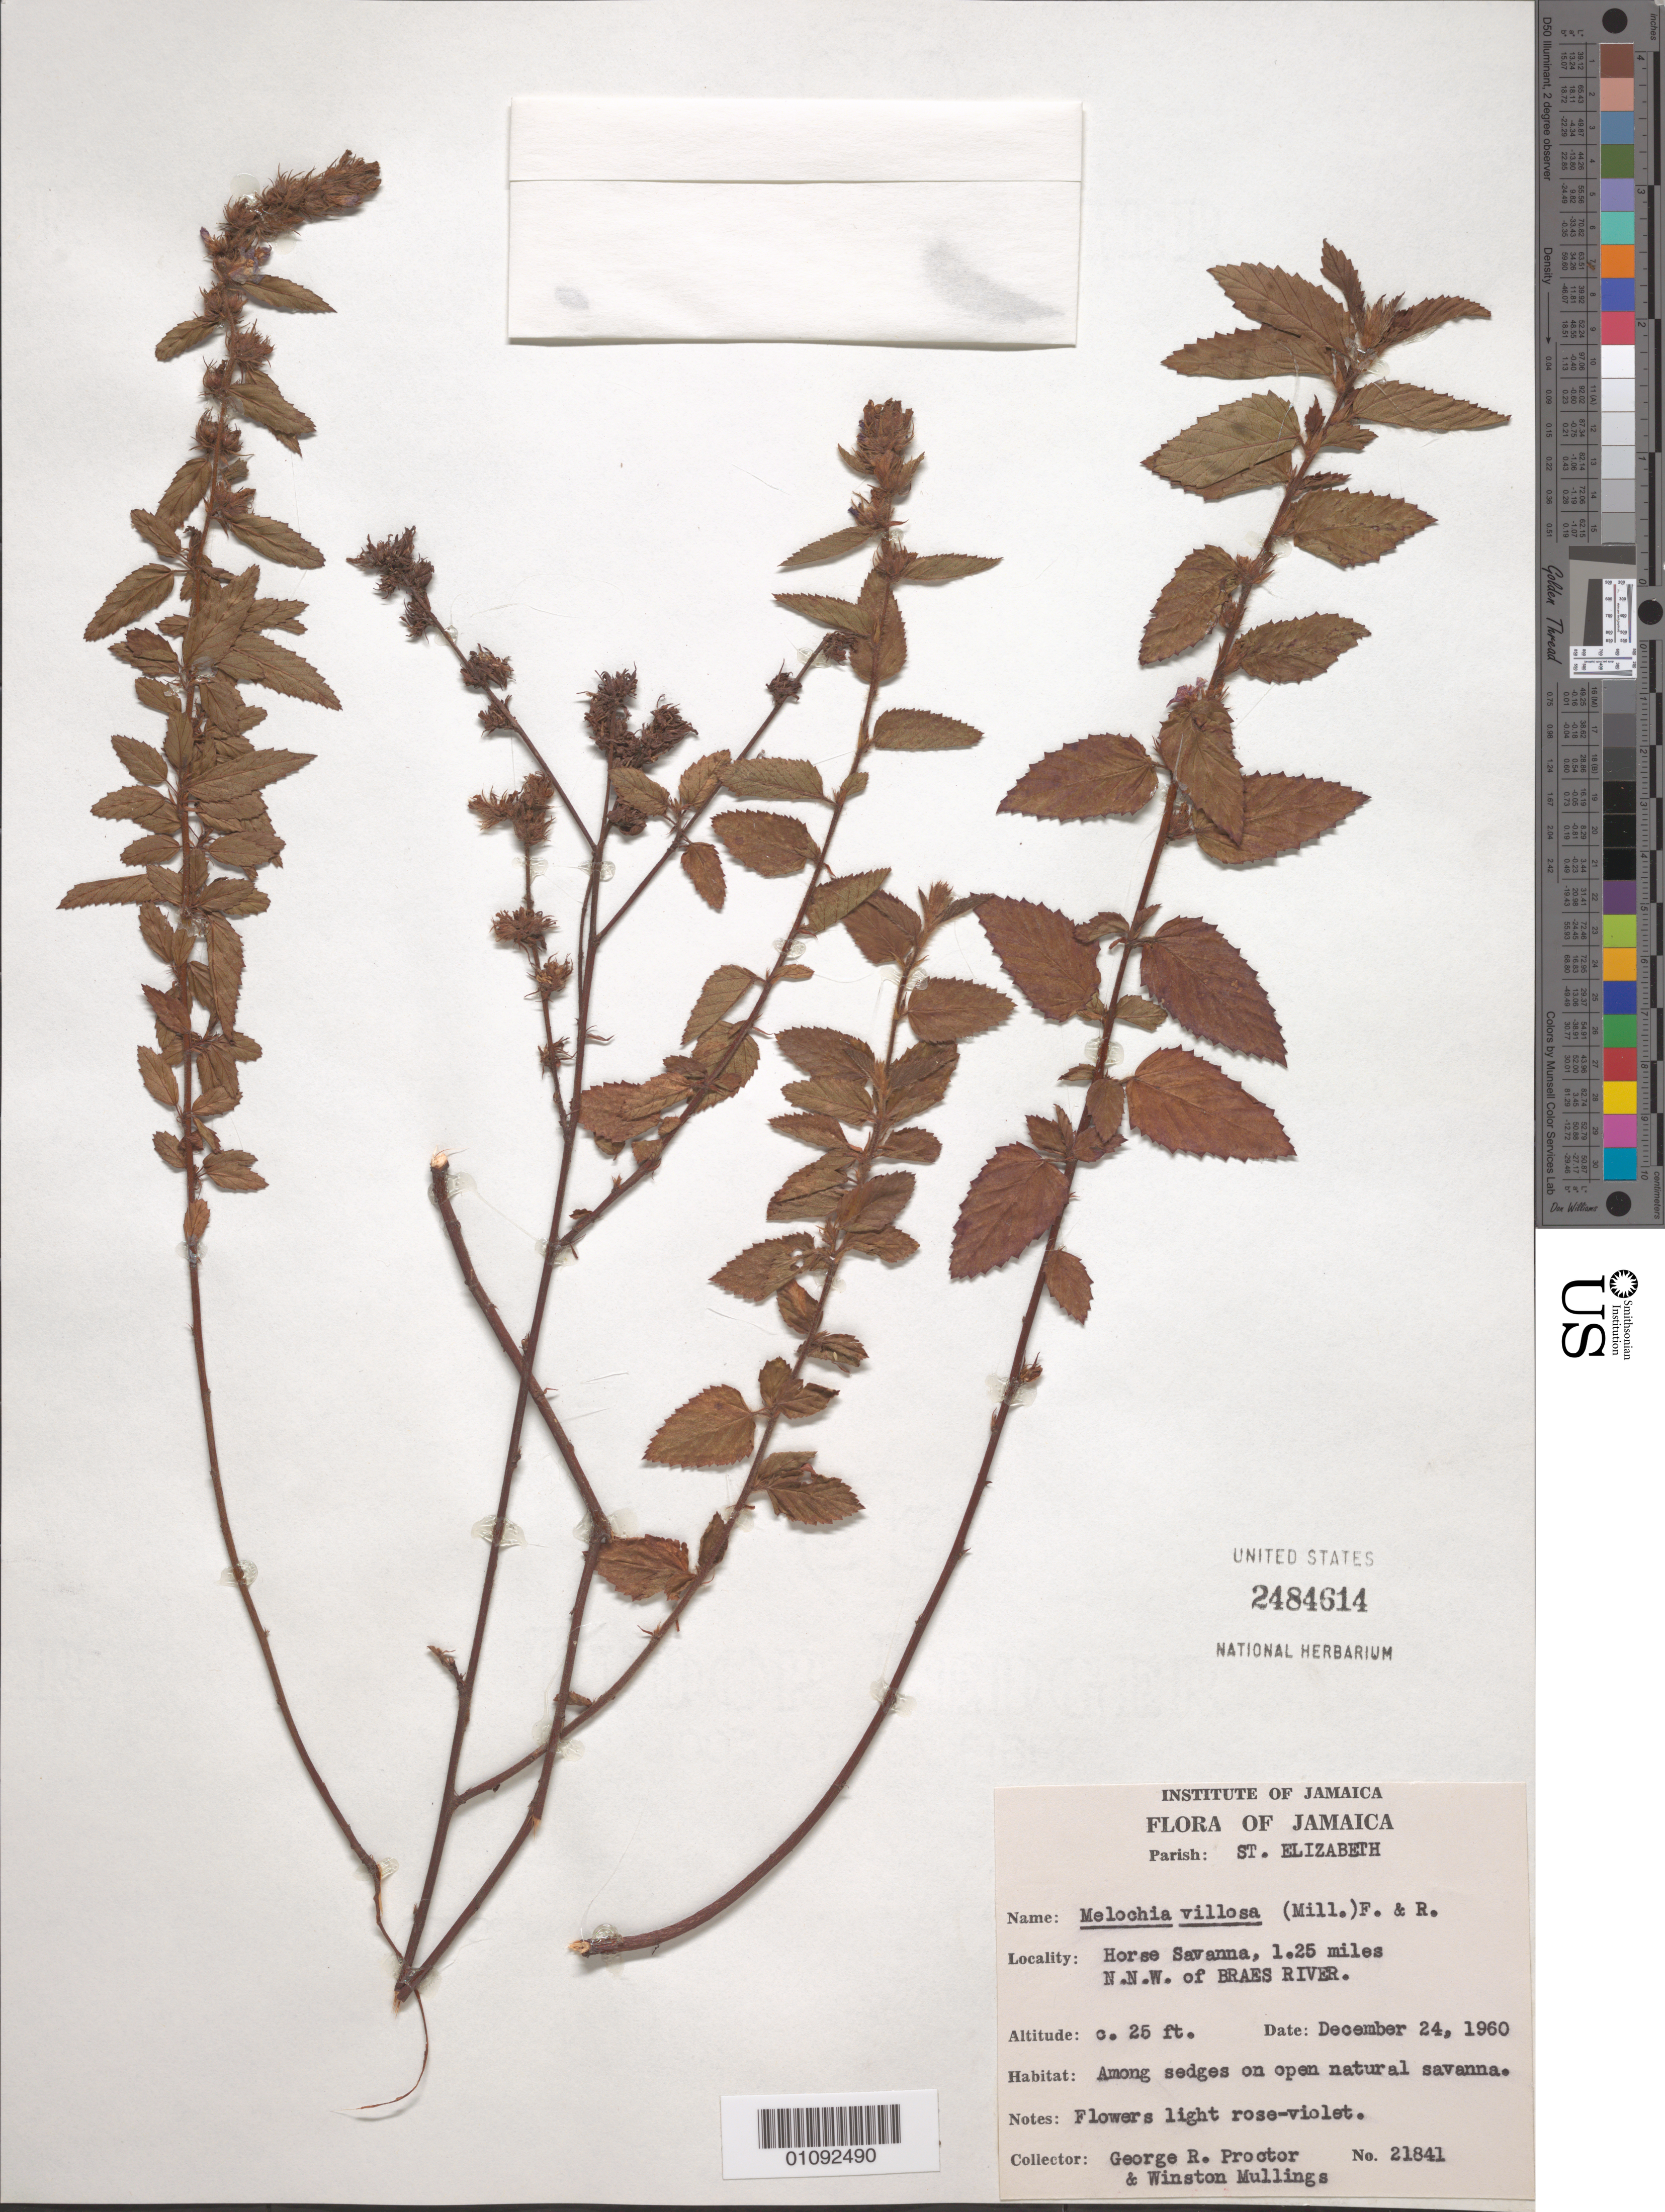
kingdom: Plantae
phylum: Tracheophyta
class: Magnoliopsida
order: Malvales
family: Malvaceae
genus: Melochia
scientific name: Melochia spicata var. spicata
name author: (L.) Fryxell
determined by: Dorr, L. J., (BOT), Smithsonian Institution - National Museum of Natural History (UNITED STATES)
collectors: G. R. Proctor & W. Mullings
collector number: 21841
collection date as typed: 24 Dec 1960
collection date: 1960-12-24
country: Jamaica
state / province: Saint Elizabeth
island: Jamaica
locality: Horse Savanna, 1.25 miles NNW of Braes River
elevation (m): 8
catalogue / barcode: US 2484614